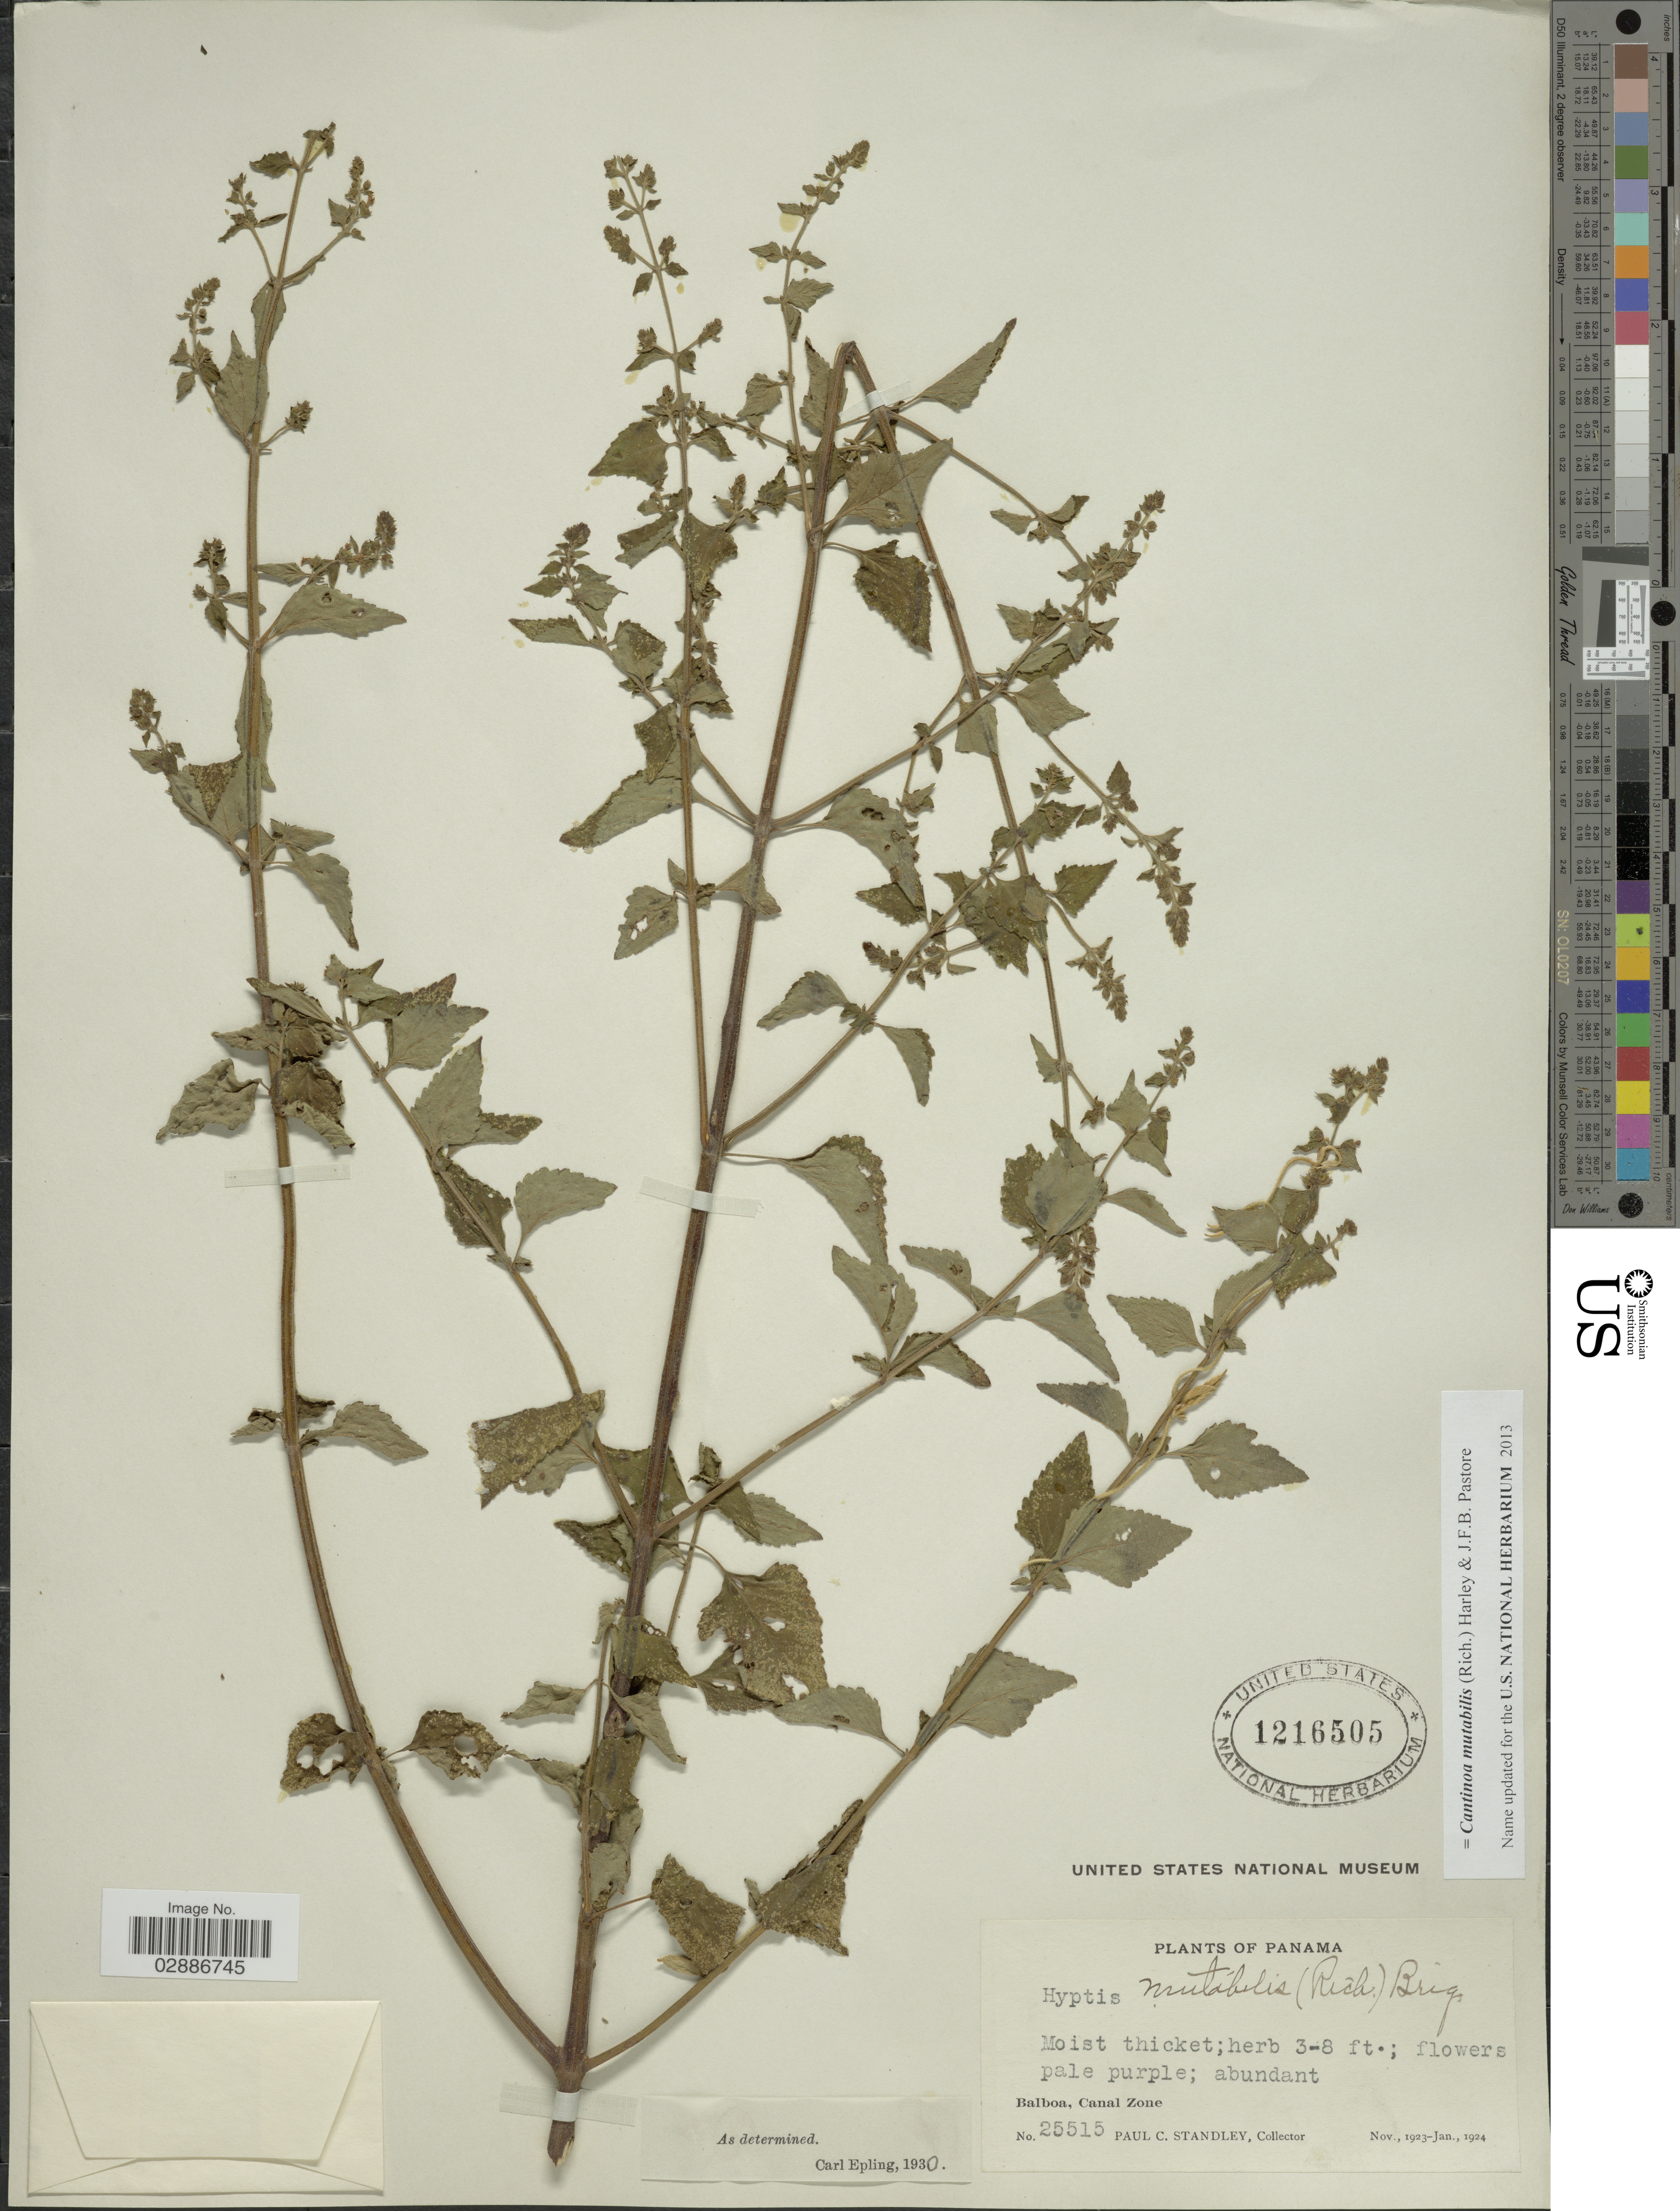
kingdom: Plantae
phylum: Tracheophyta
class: Magnoliopsida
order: Lamiales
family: Lamiaceae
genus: Cantinoa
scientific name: Cantinoa mutabilis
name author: (Rich.) Harley & J.F.B. Pastore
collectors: P. C. Standley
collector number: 25515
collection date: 1923-11/1924-01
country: Panama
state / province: Colón / Panamá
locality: Balboa, Canal Zone.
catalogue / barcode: US 1216505